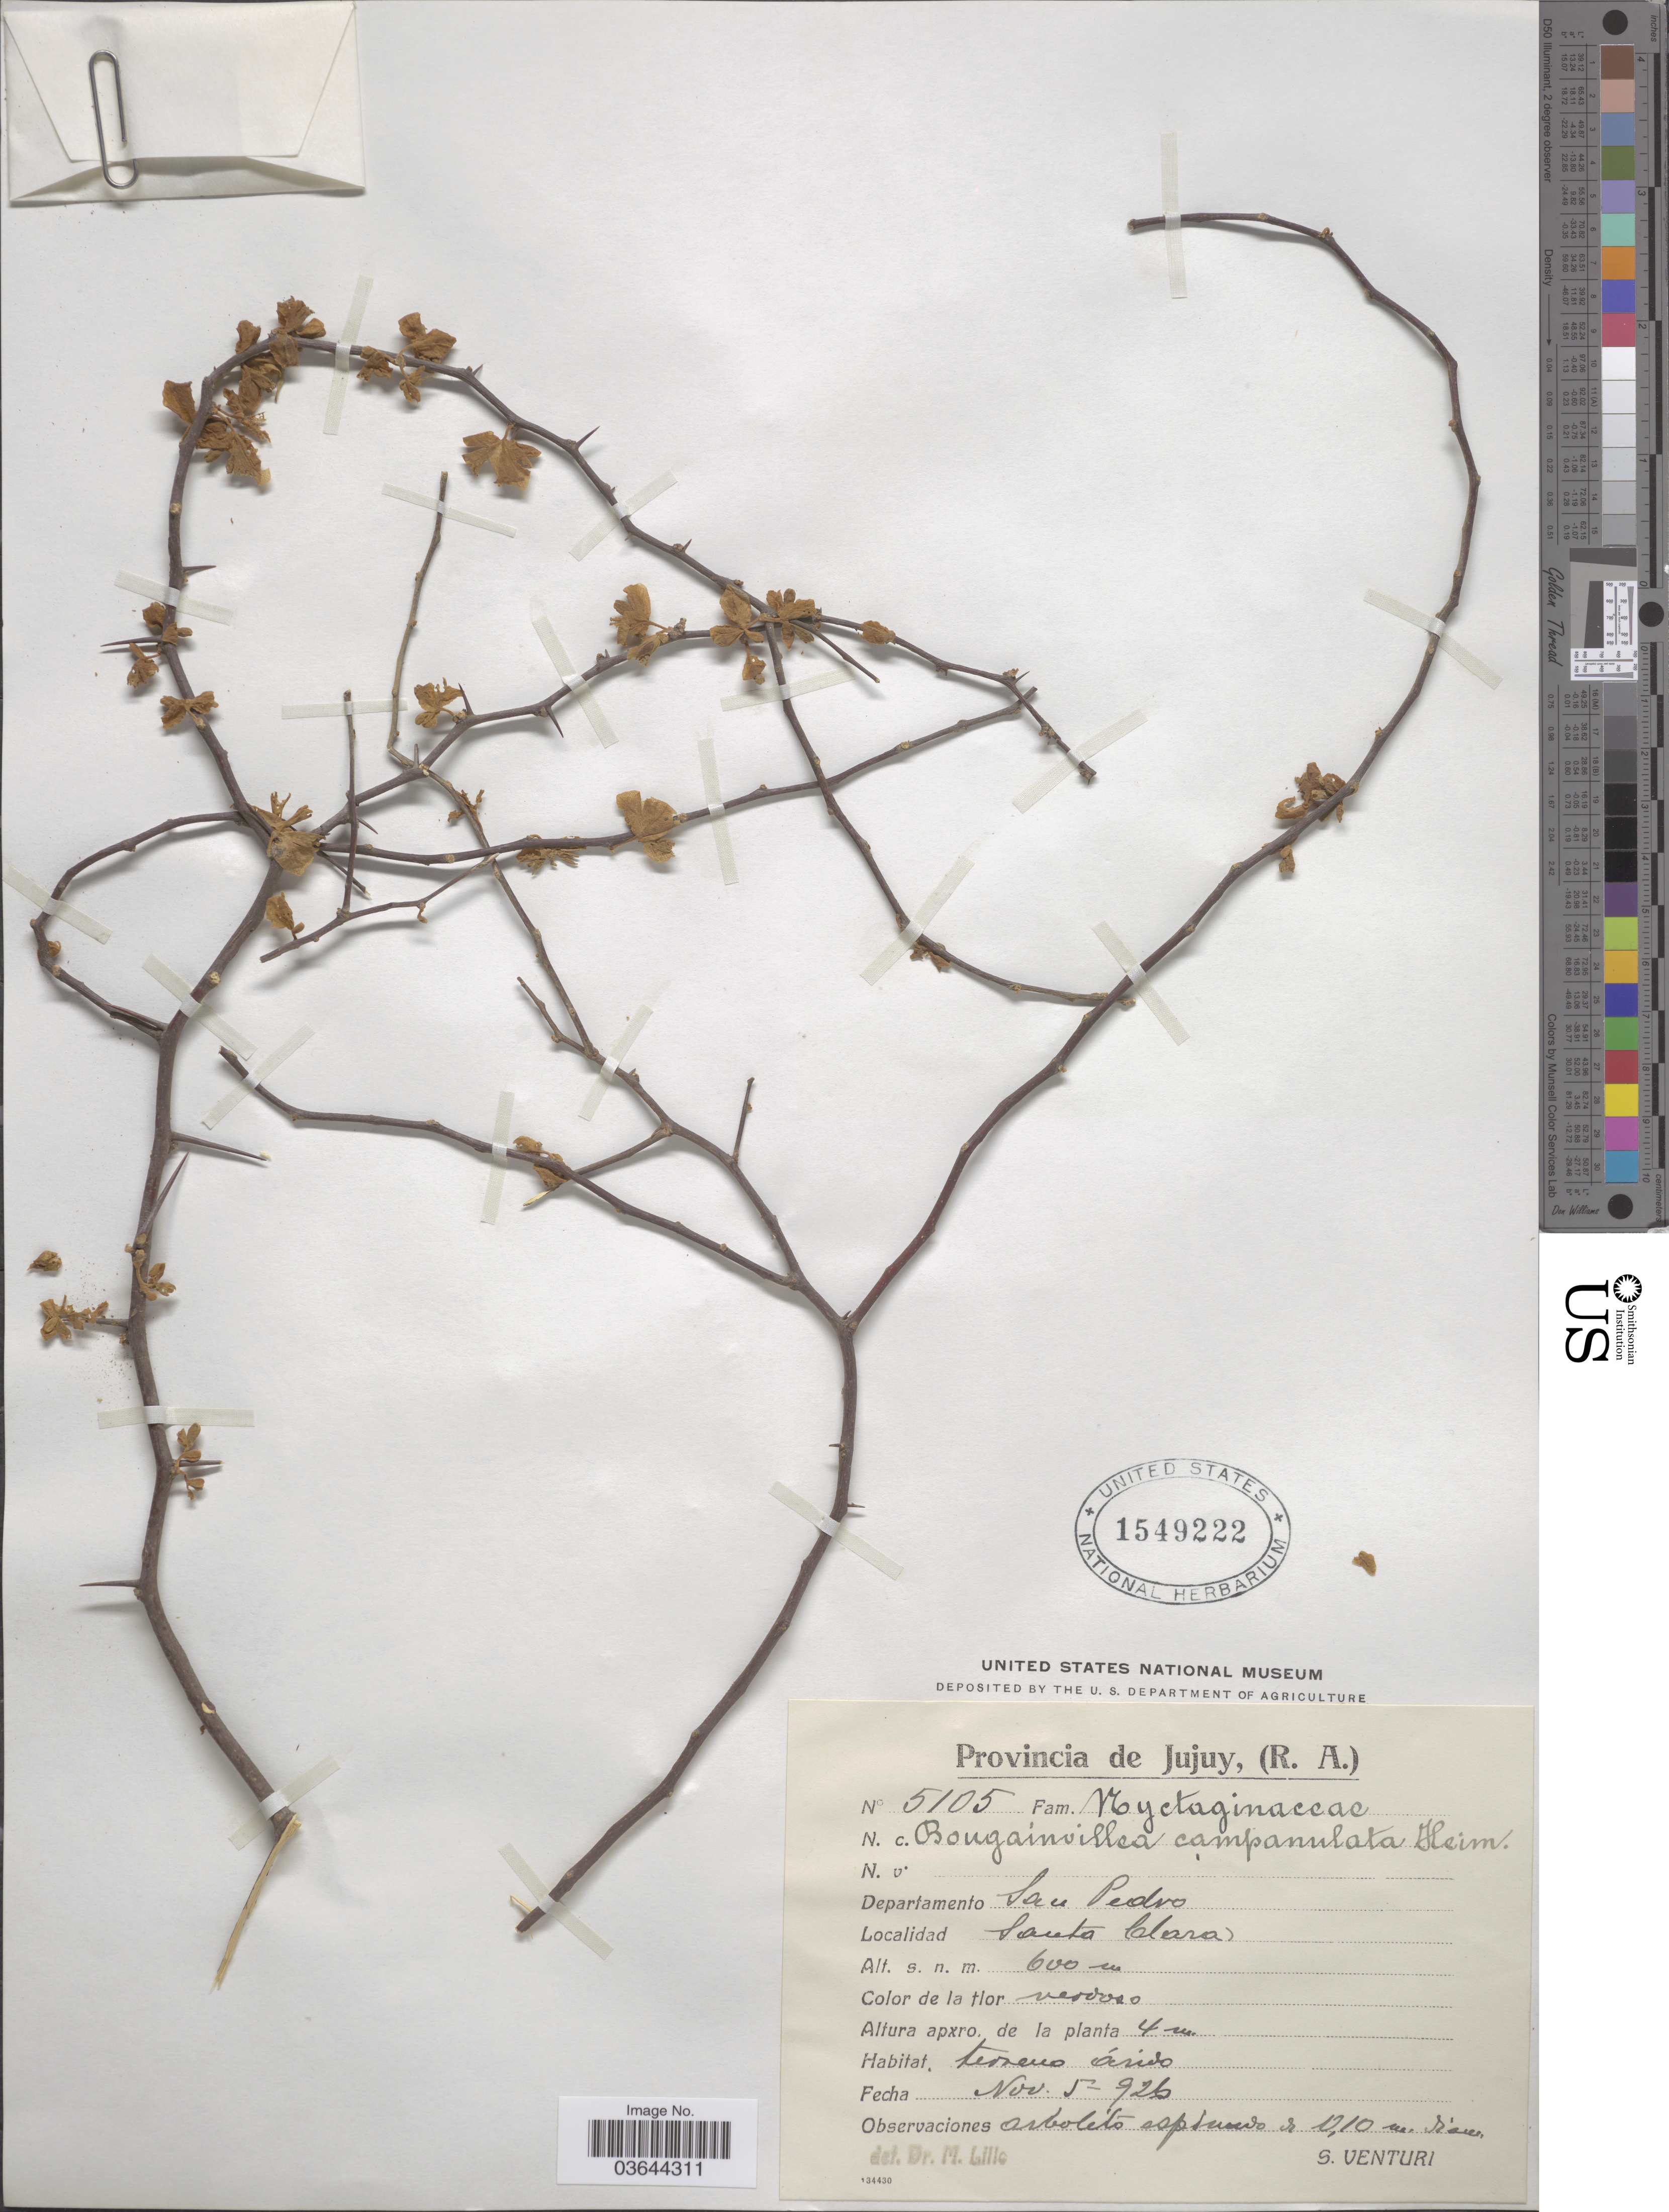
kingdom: Plantae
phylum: Tracheophyta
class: Magnoliopsida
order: Caryophyllales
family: Nyctaginaceae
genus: Bougainvillea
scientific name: Bougainvillea campanulata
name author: Heimerl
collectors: S. Venturi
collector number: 5105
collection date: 1926-11-05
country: Argentina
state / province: Jujuy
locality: Departamento San Pedro. Santa Clara.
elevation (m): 600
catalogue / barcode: US 1549222